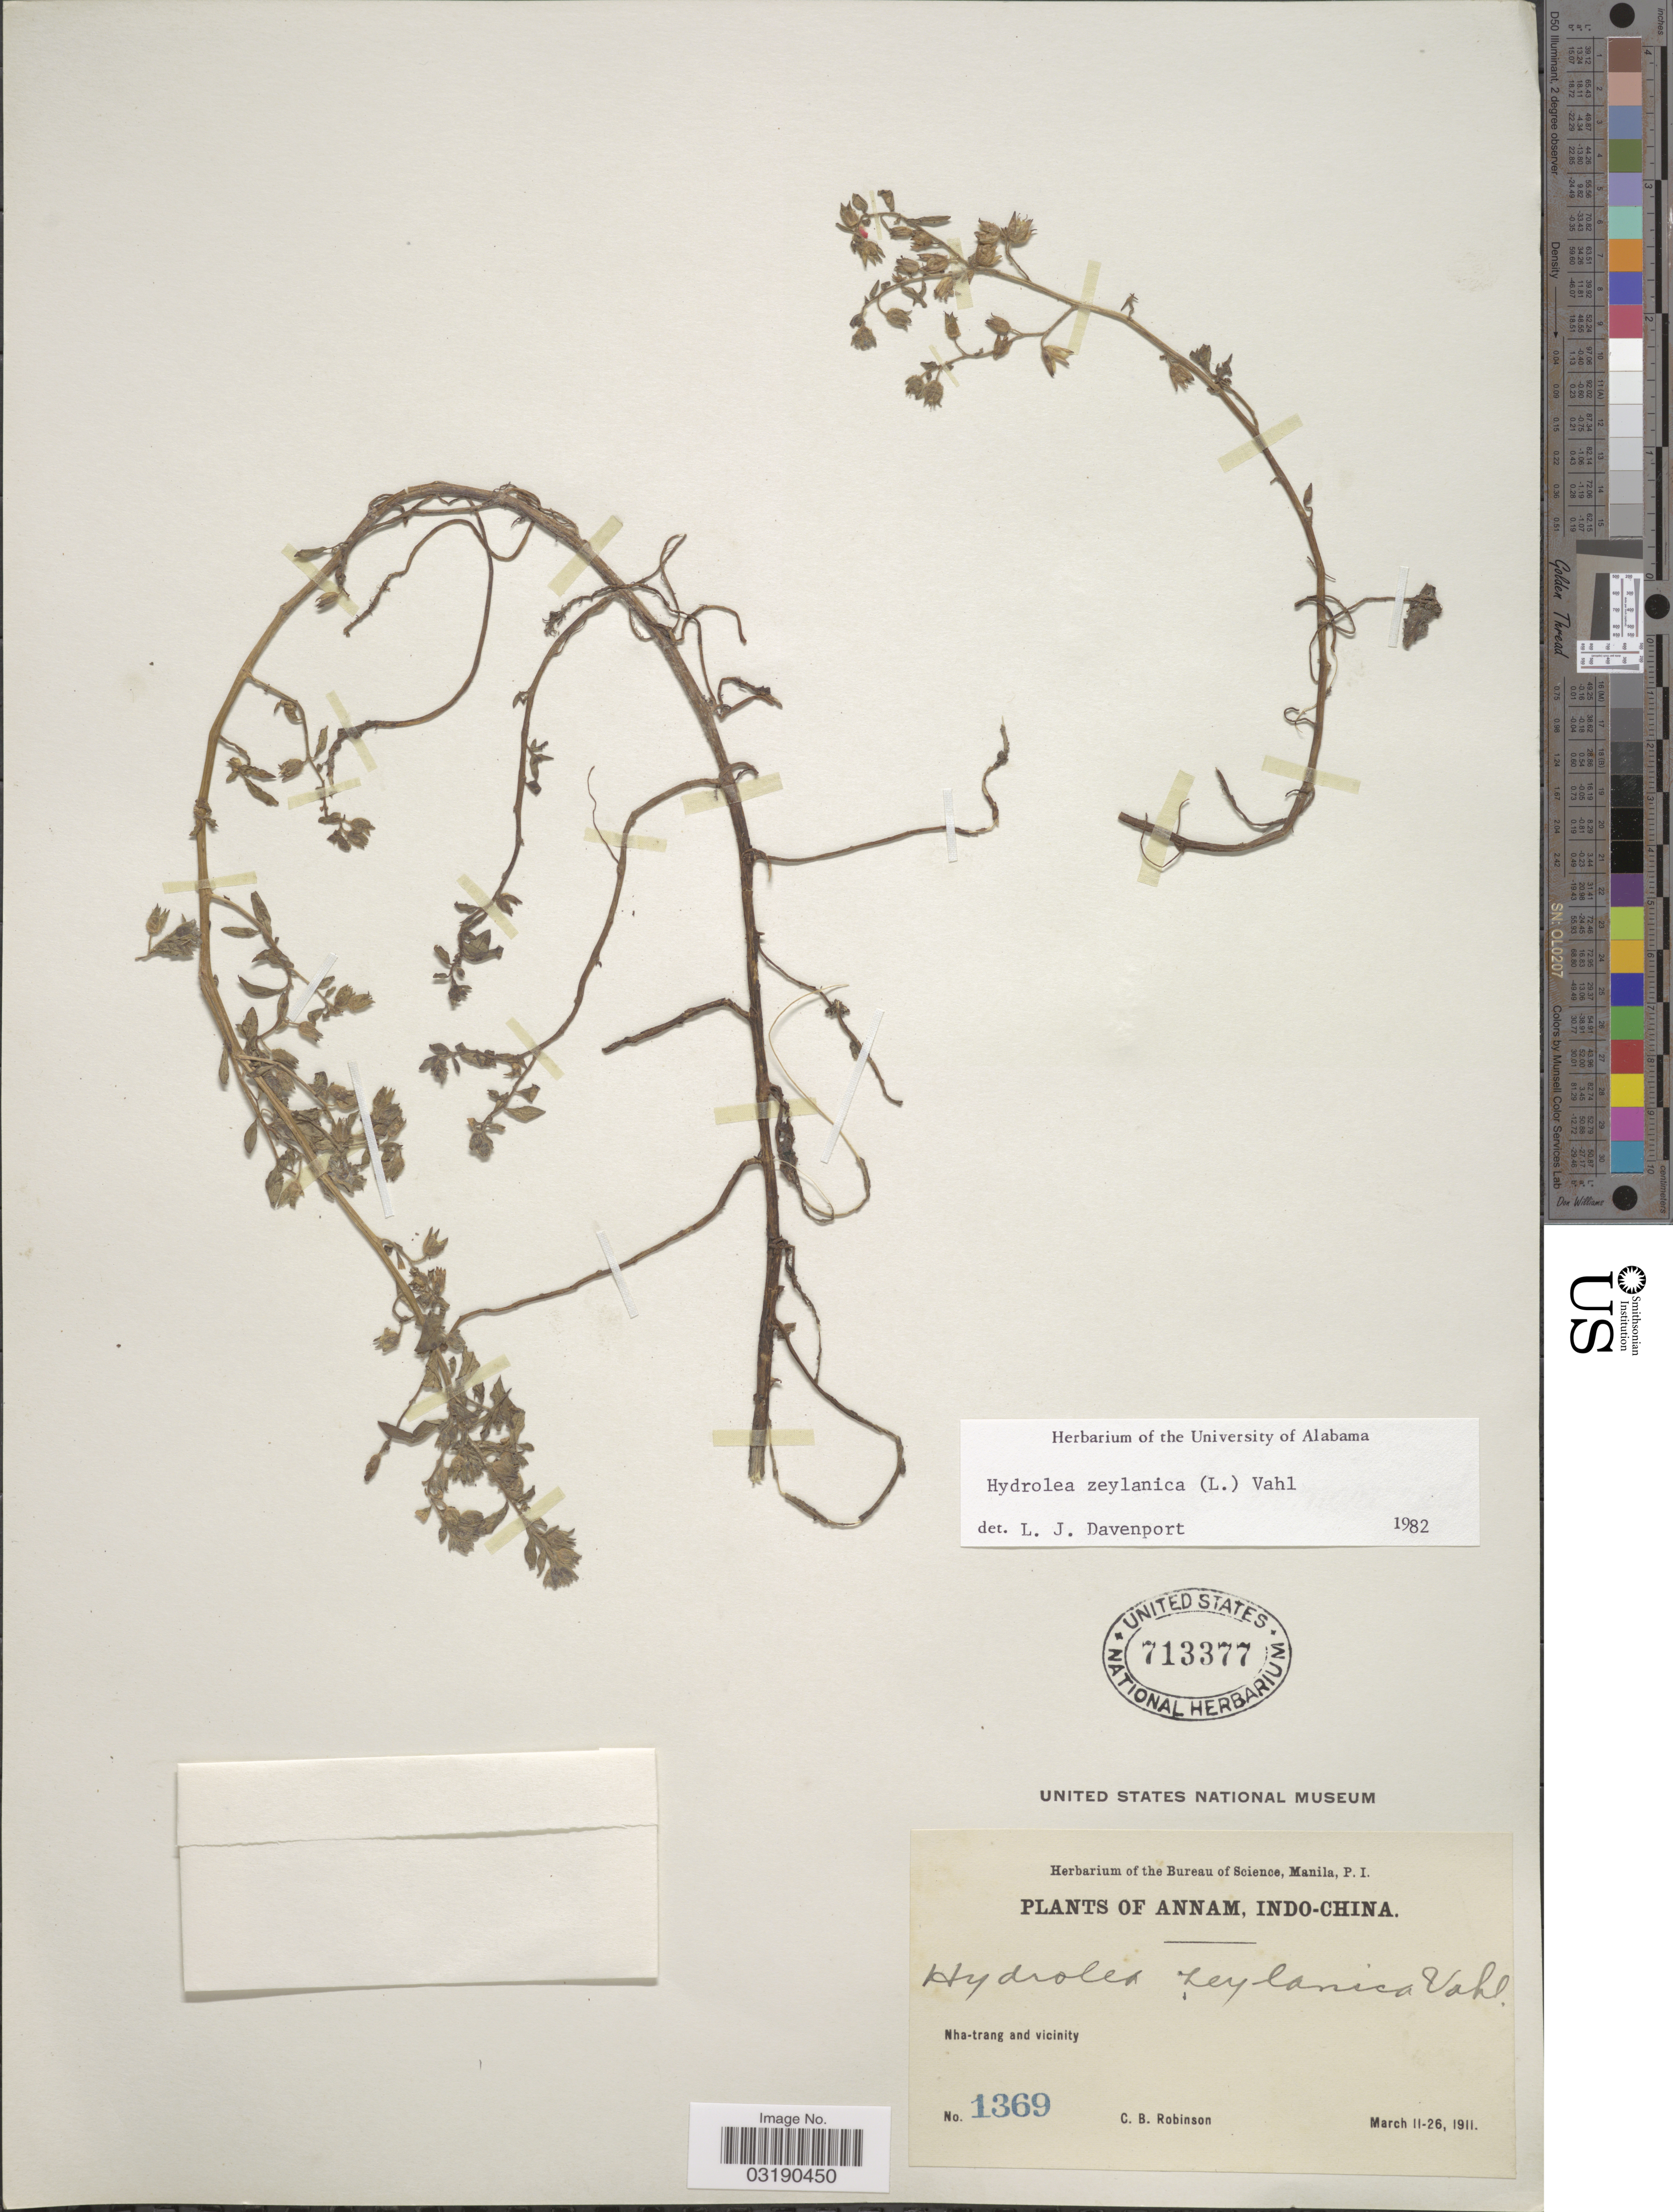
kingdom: Plantae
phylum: Tracheophyta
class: Magnoliopsida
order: Solanales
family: Hydroleaceae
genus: Hydrolea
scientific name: Hydrolea zeylanica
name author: (L.) Vahl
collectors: C. Robinson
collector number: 1369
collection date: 1911-03-11/1911-03-26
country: Vietnam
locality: Annam, Indo-China, Nha-trang and vicinity.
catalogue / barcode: US 713377